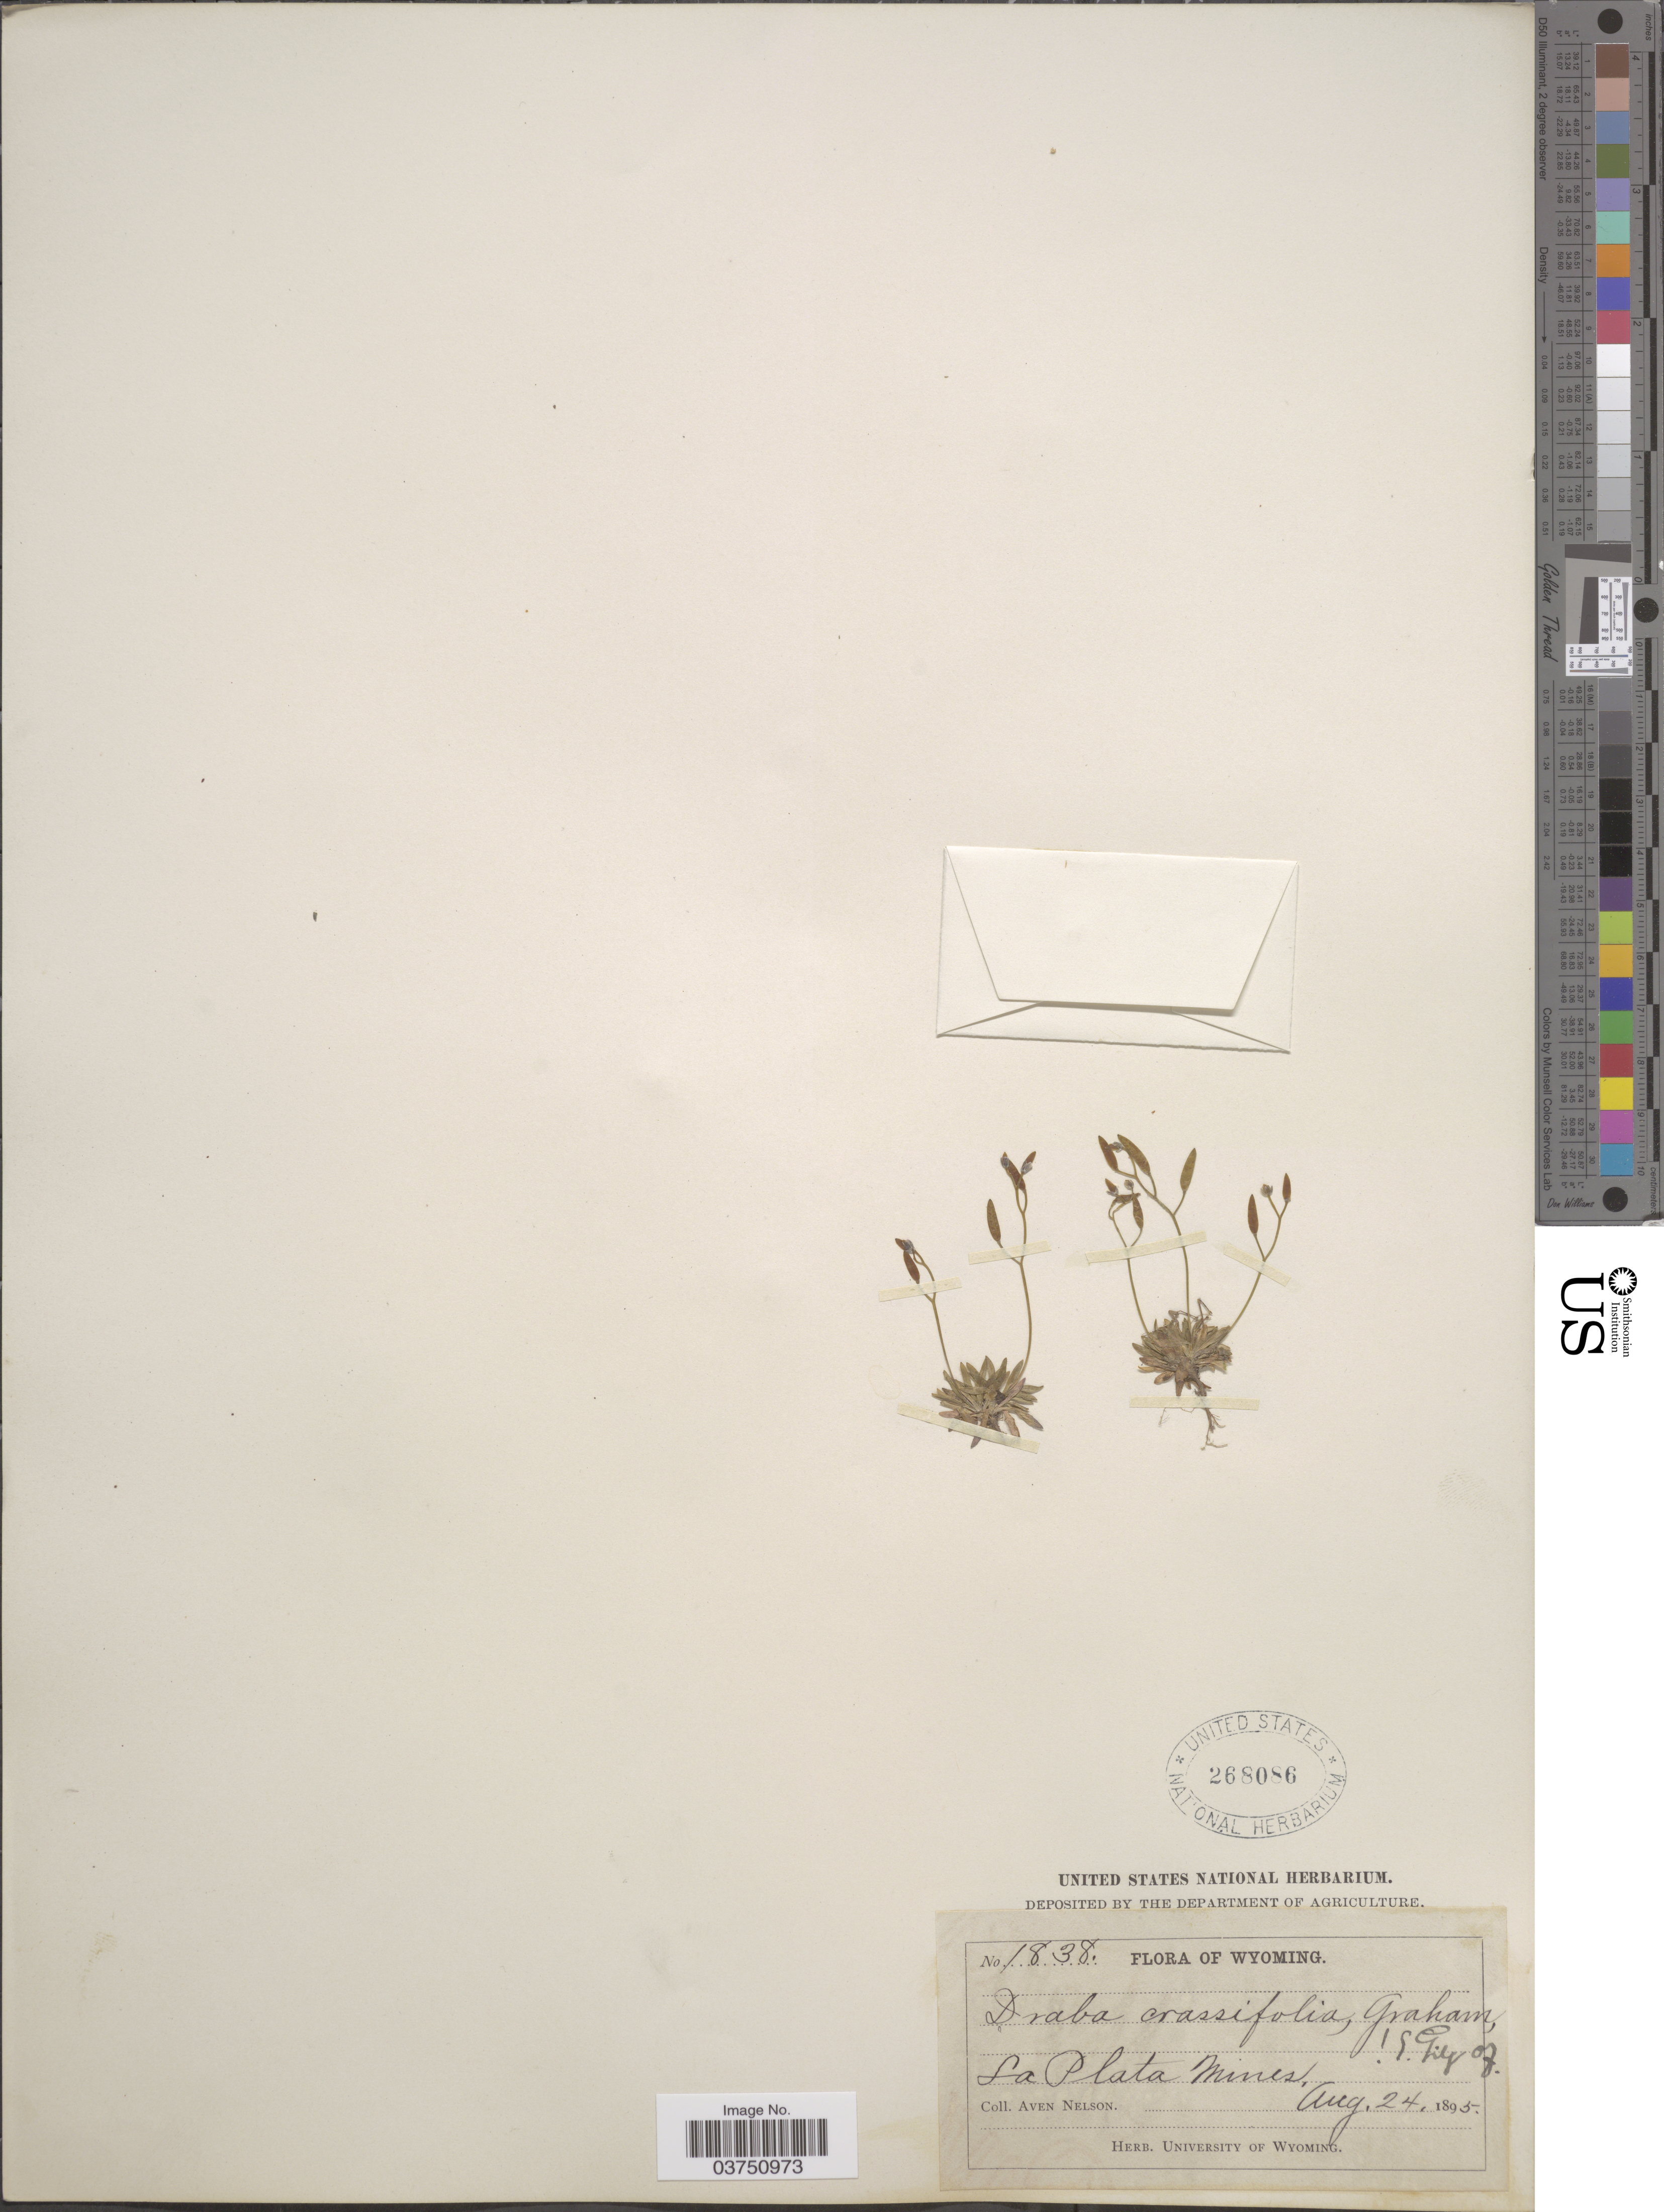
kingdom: Plantae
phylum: Tracheophyta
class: Magnoliopsida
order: Brassicales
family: Brassicaceae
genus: Draba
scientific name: Draba crassifolia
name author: Graham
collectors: A. Nelson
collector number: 1838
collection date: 1895-08-24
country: United States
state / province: Wyoming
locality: La Plata Mines.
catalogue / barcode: US 268086